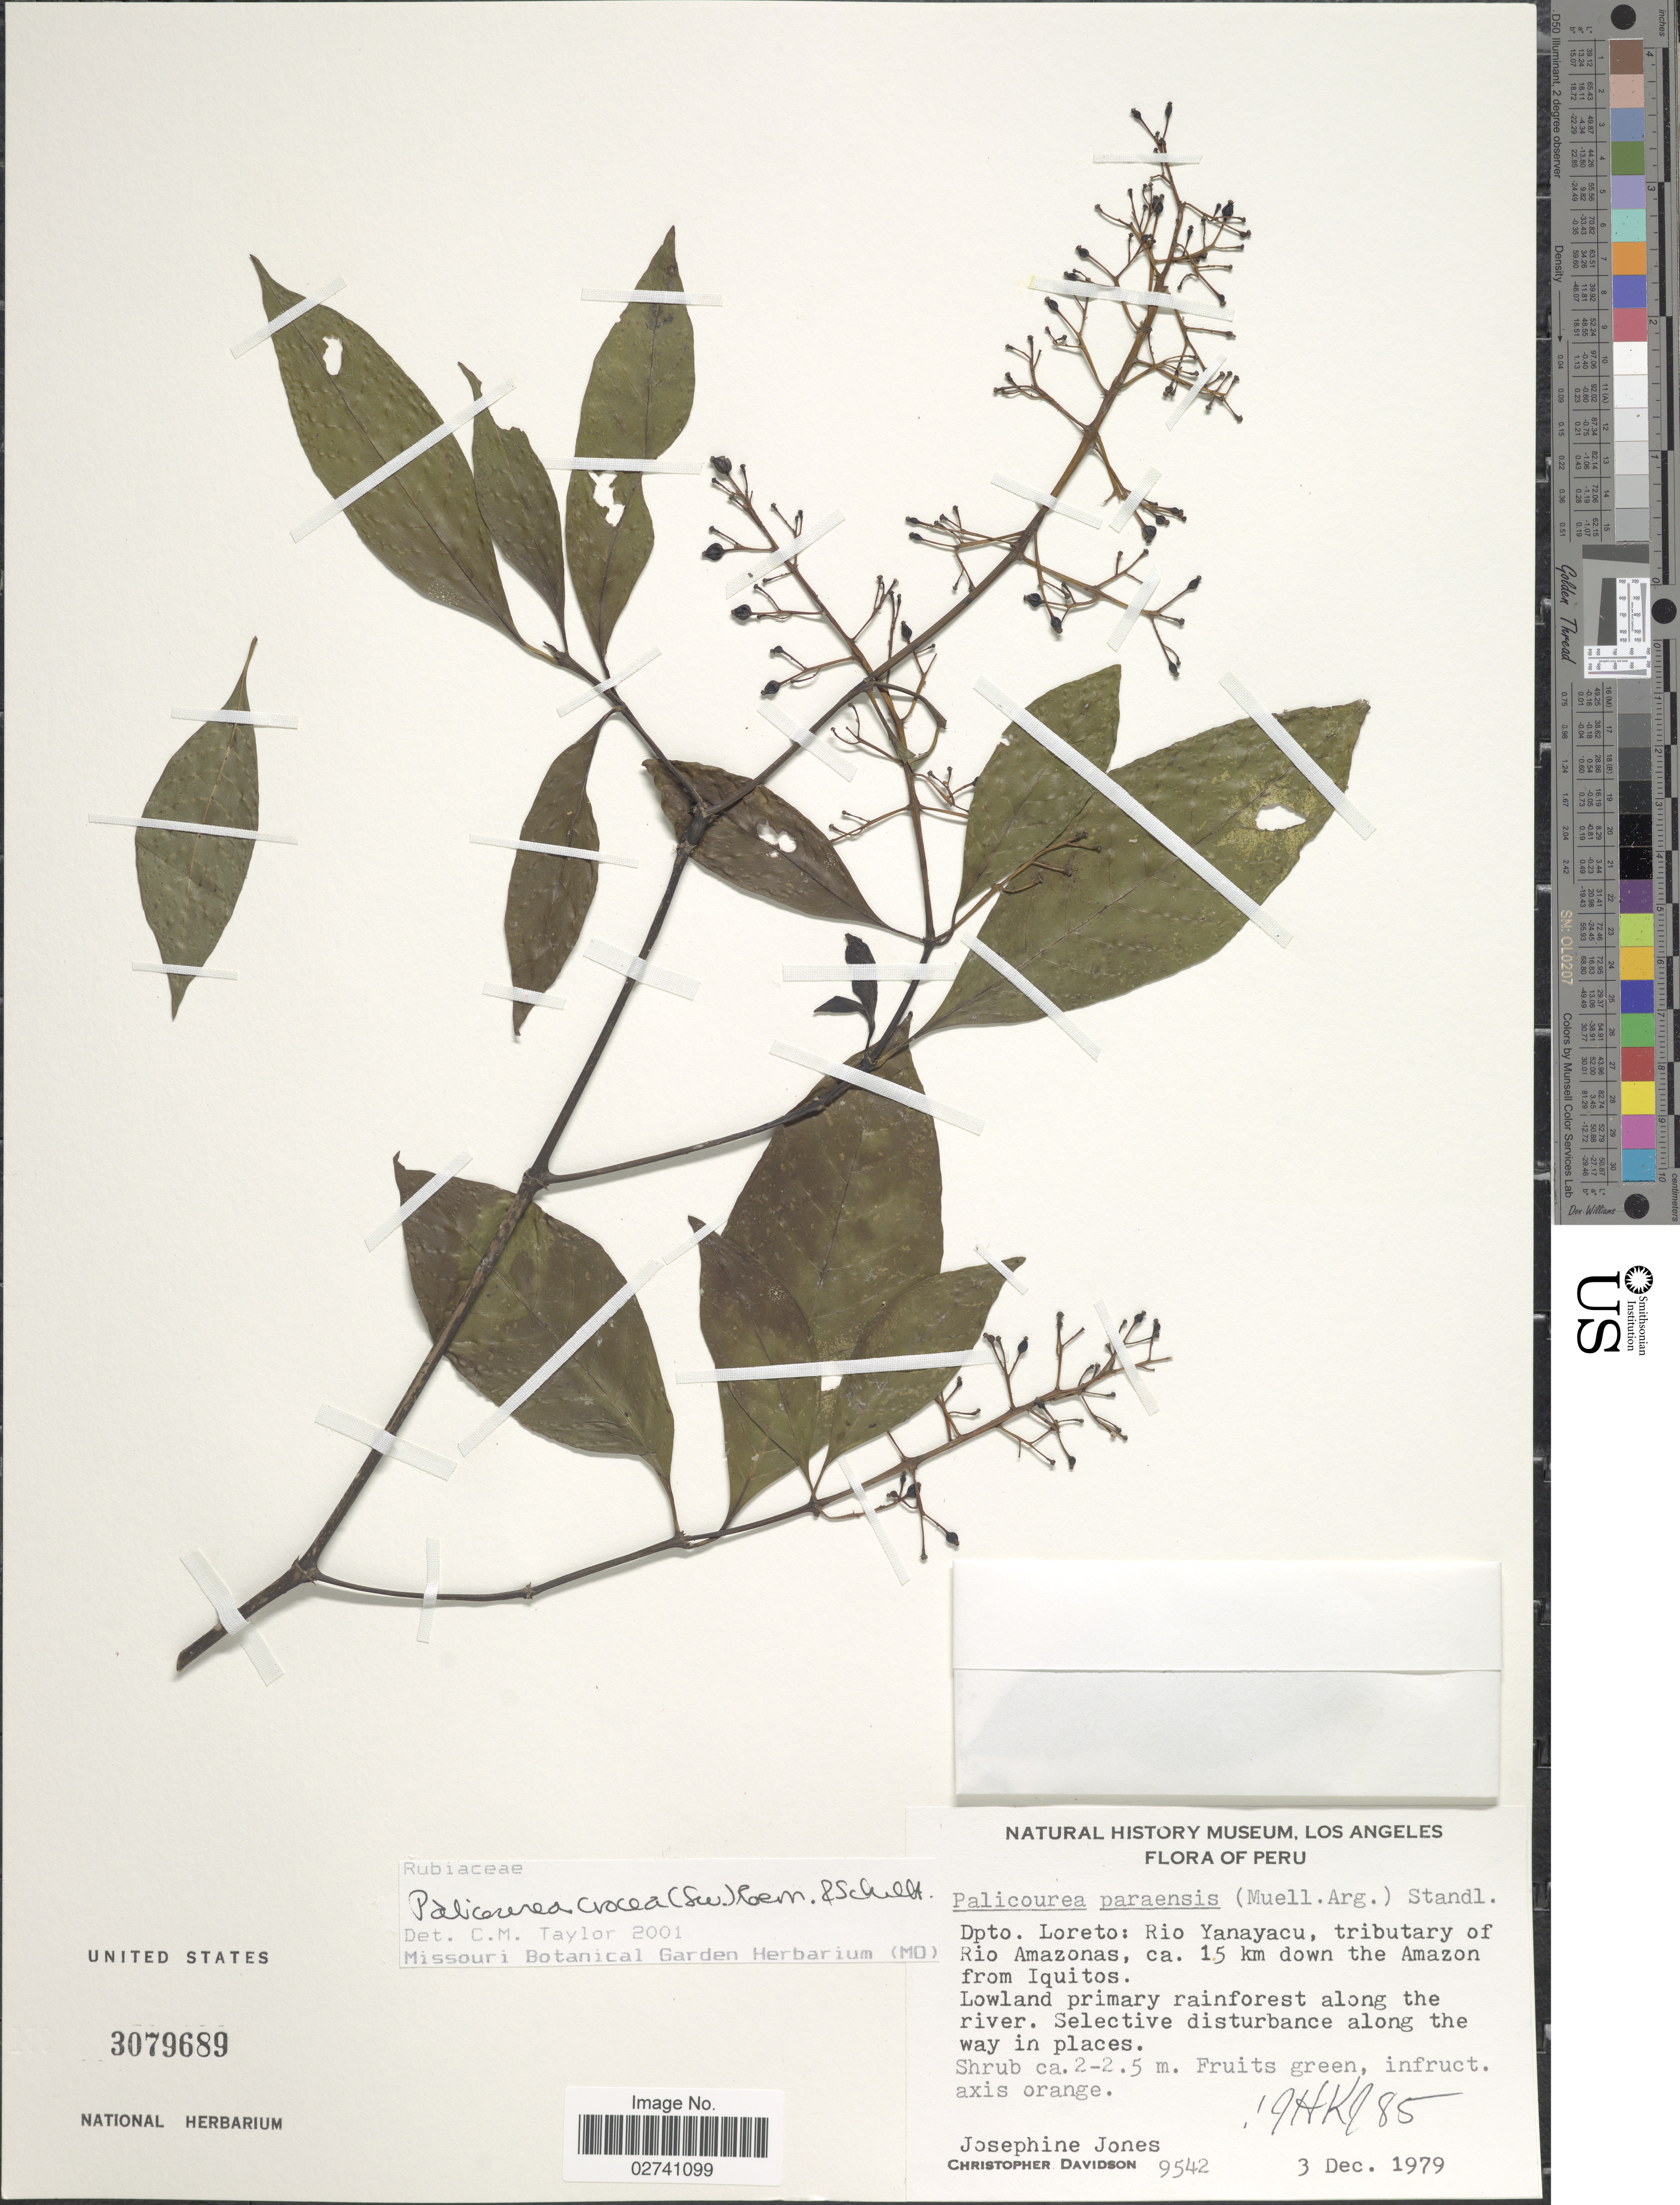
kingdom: Plantae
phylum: Tracheophyta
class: Magnoliopsida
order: Gentianales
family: Rubiaceae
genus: Palicourea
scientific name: Palicourea crocea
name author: (Sw.) Schult.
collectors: J. Jones & C. Davidson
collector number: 9542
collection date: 1979-12-03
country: Peru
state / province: Loreto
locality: Rio Yanayacu, tributary of Rio Amazonas, ca. 15 km down the Amazonas from Iquitos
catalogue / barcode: US 3079689